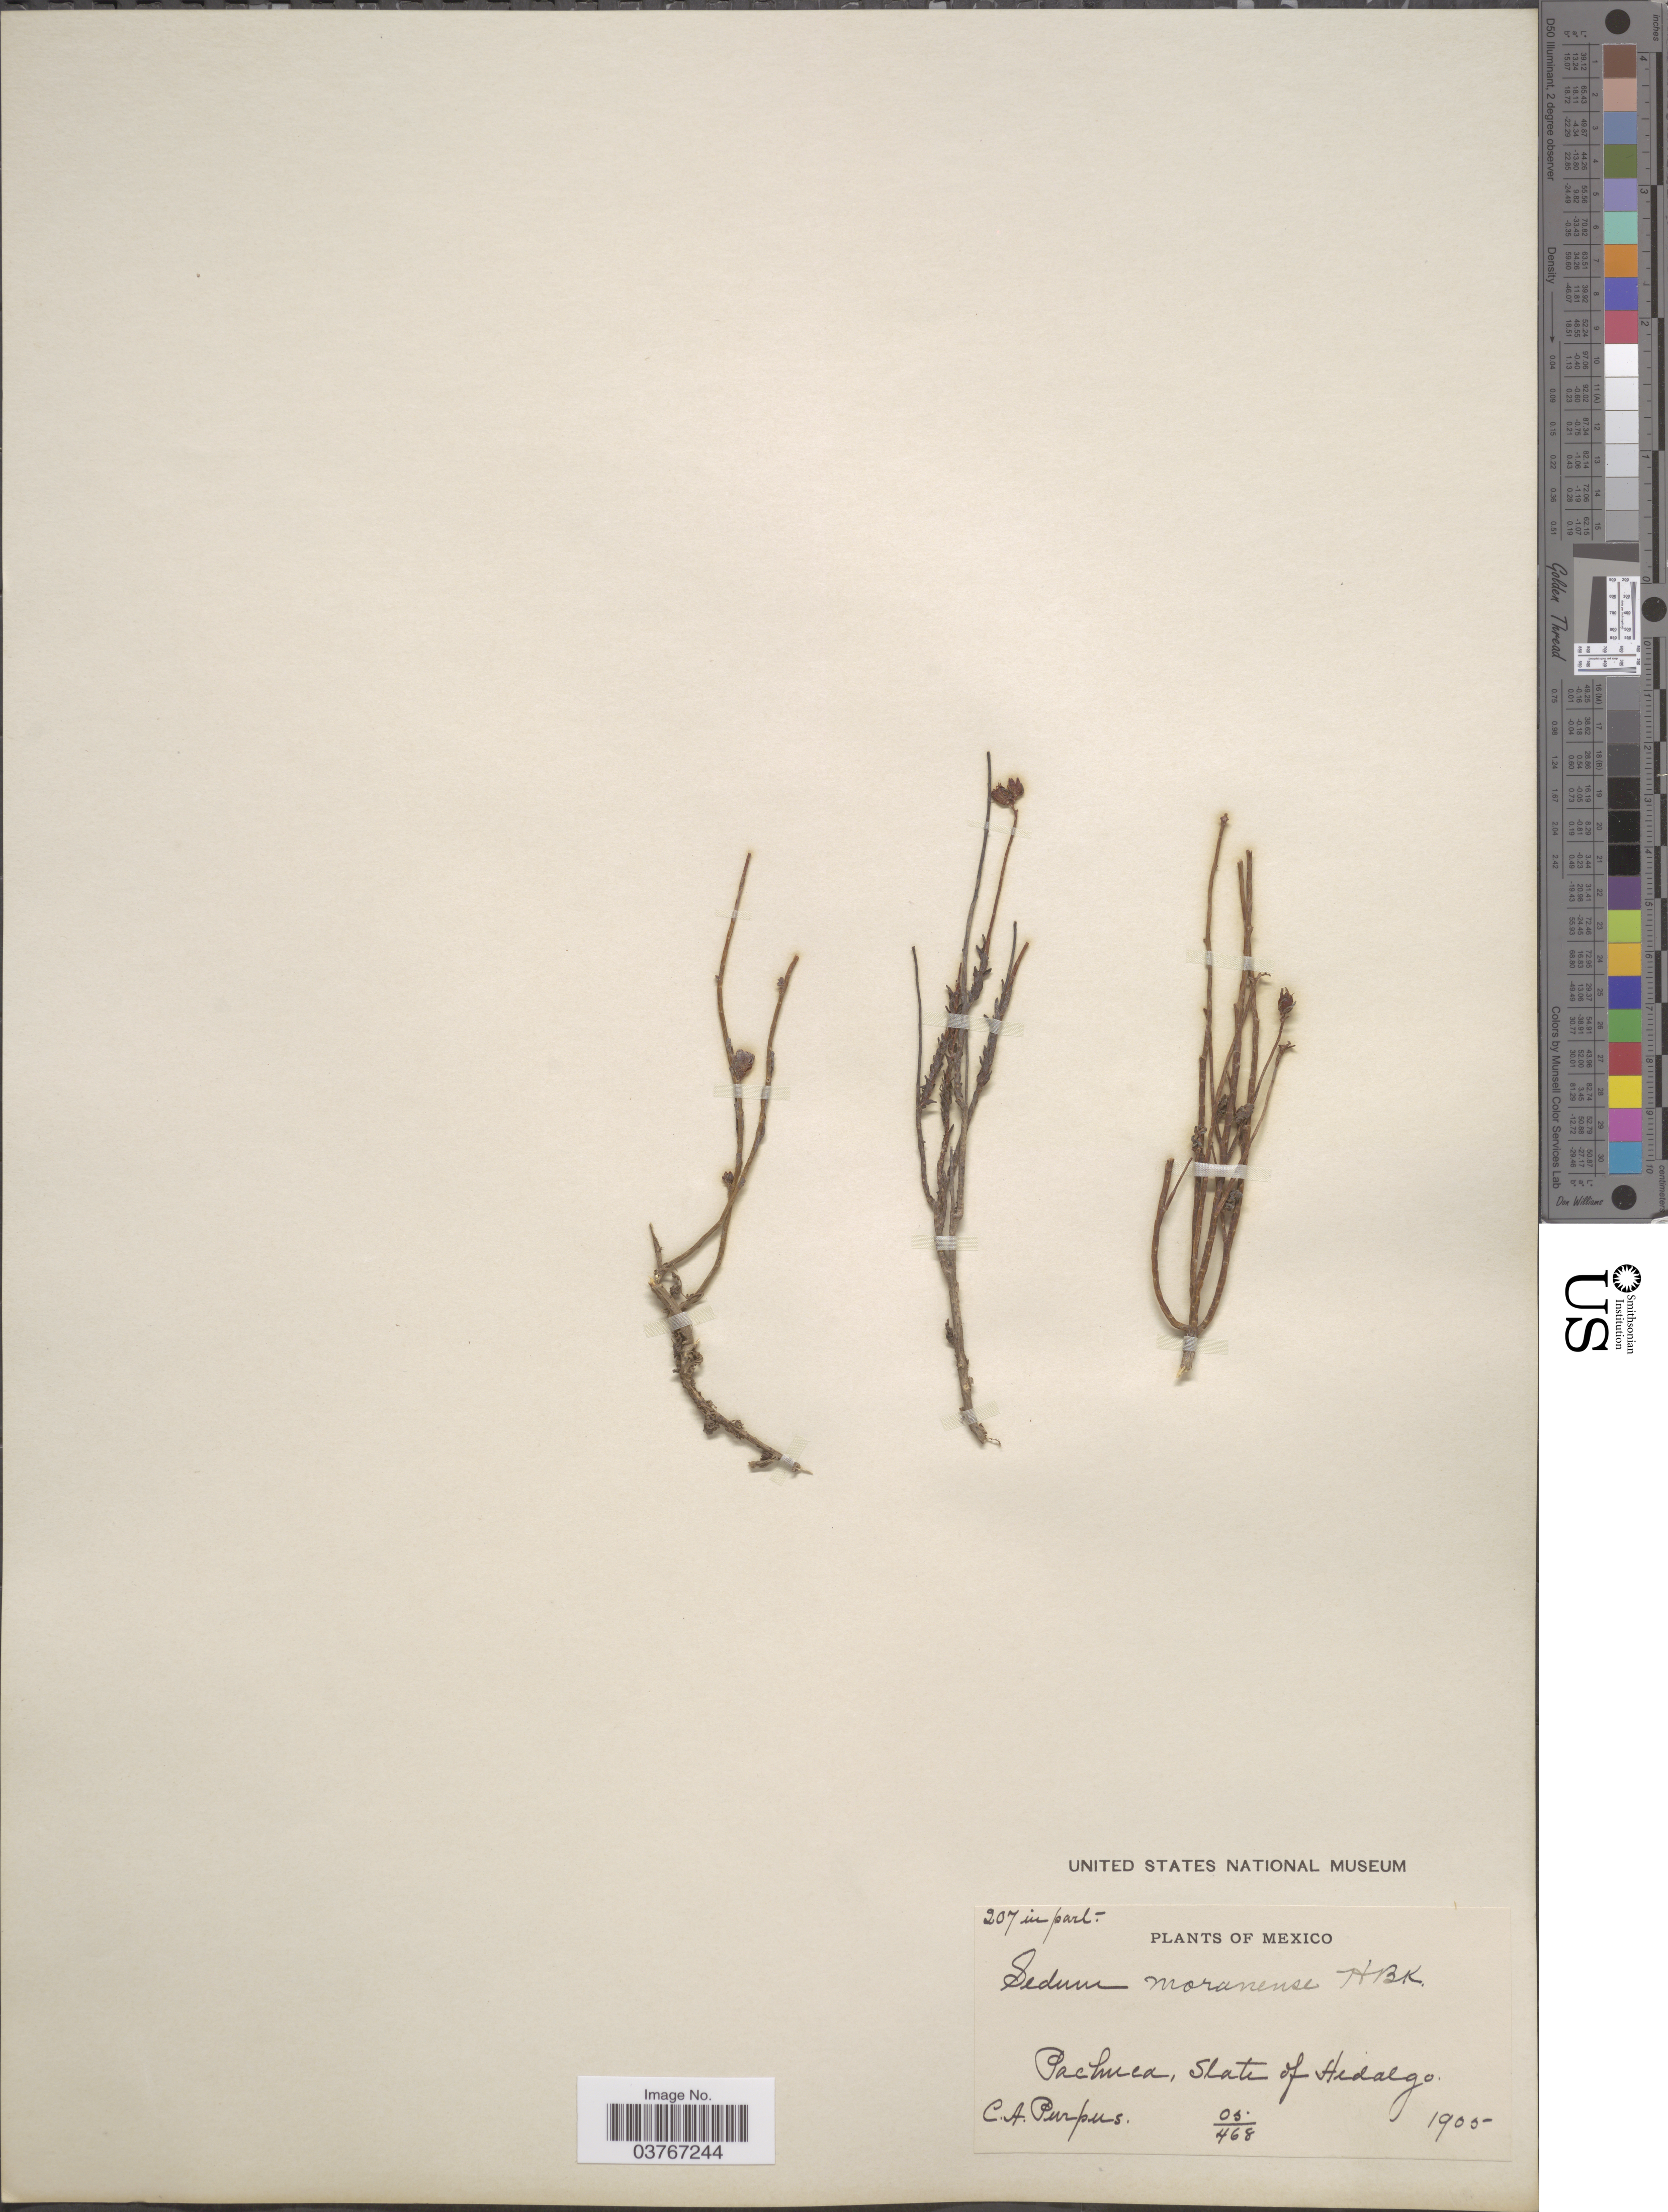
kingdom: Plantae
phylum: Tracheophyta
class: Magnoliopsida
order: Saxifragales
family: Crassulaceae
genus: Sedum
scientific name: Sedum moranense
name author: Kunth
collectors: C. A. Purpus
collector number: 05/468/207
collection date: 1905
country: Mexico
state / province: Hidalgo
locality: Pachuca, State of Hidalgo.